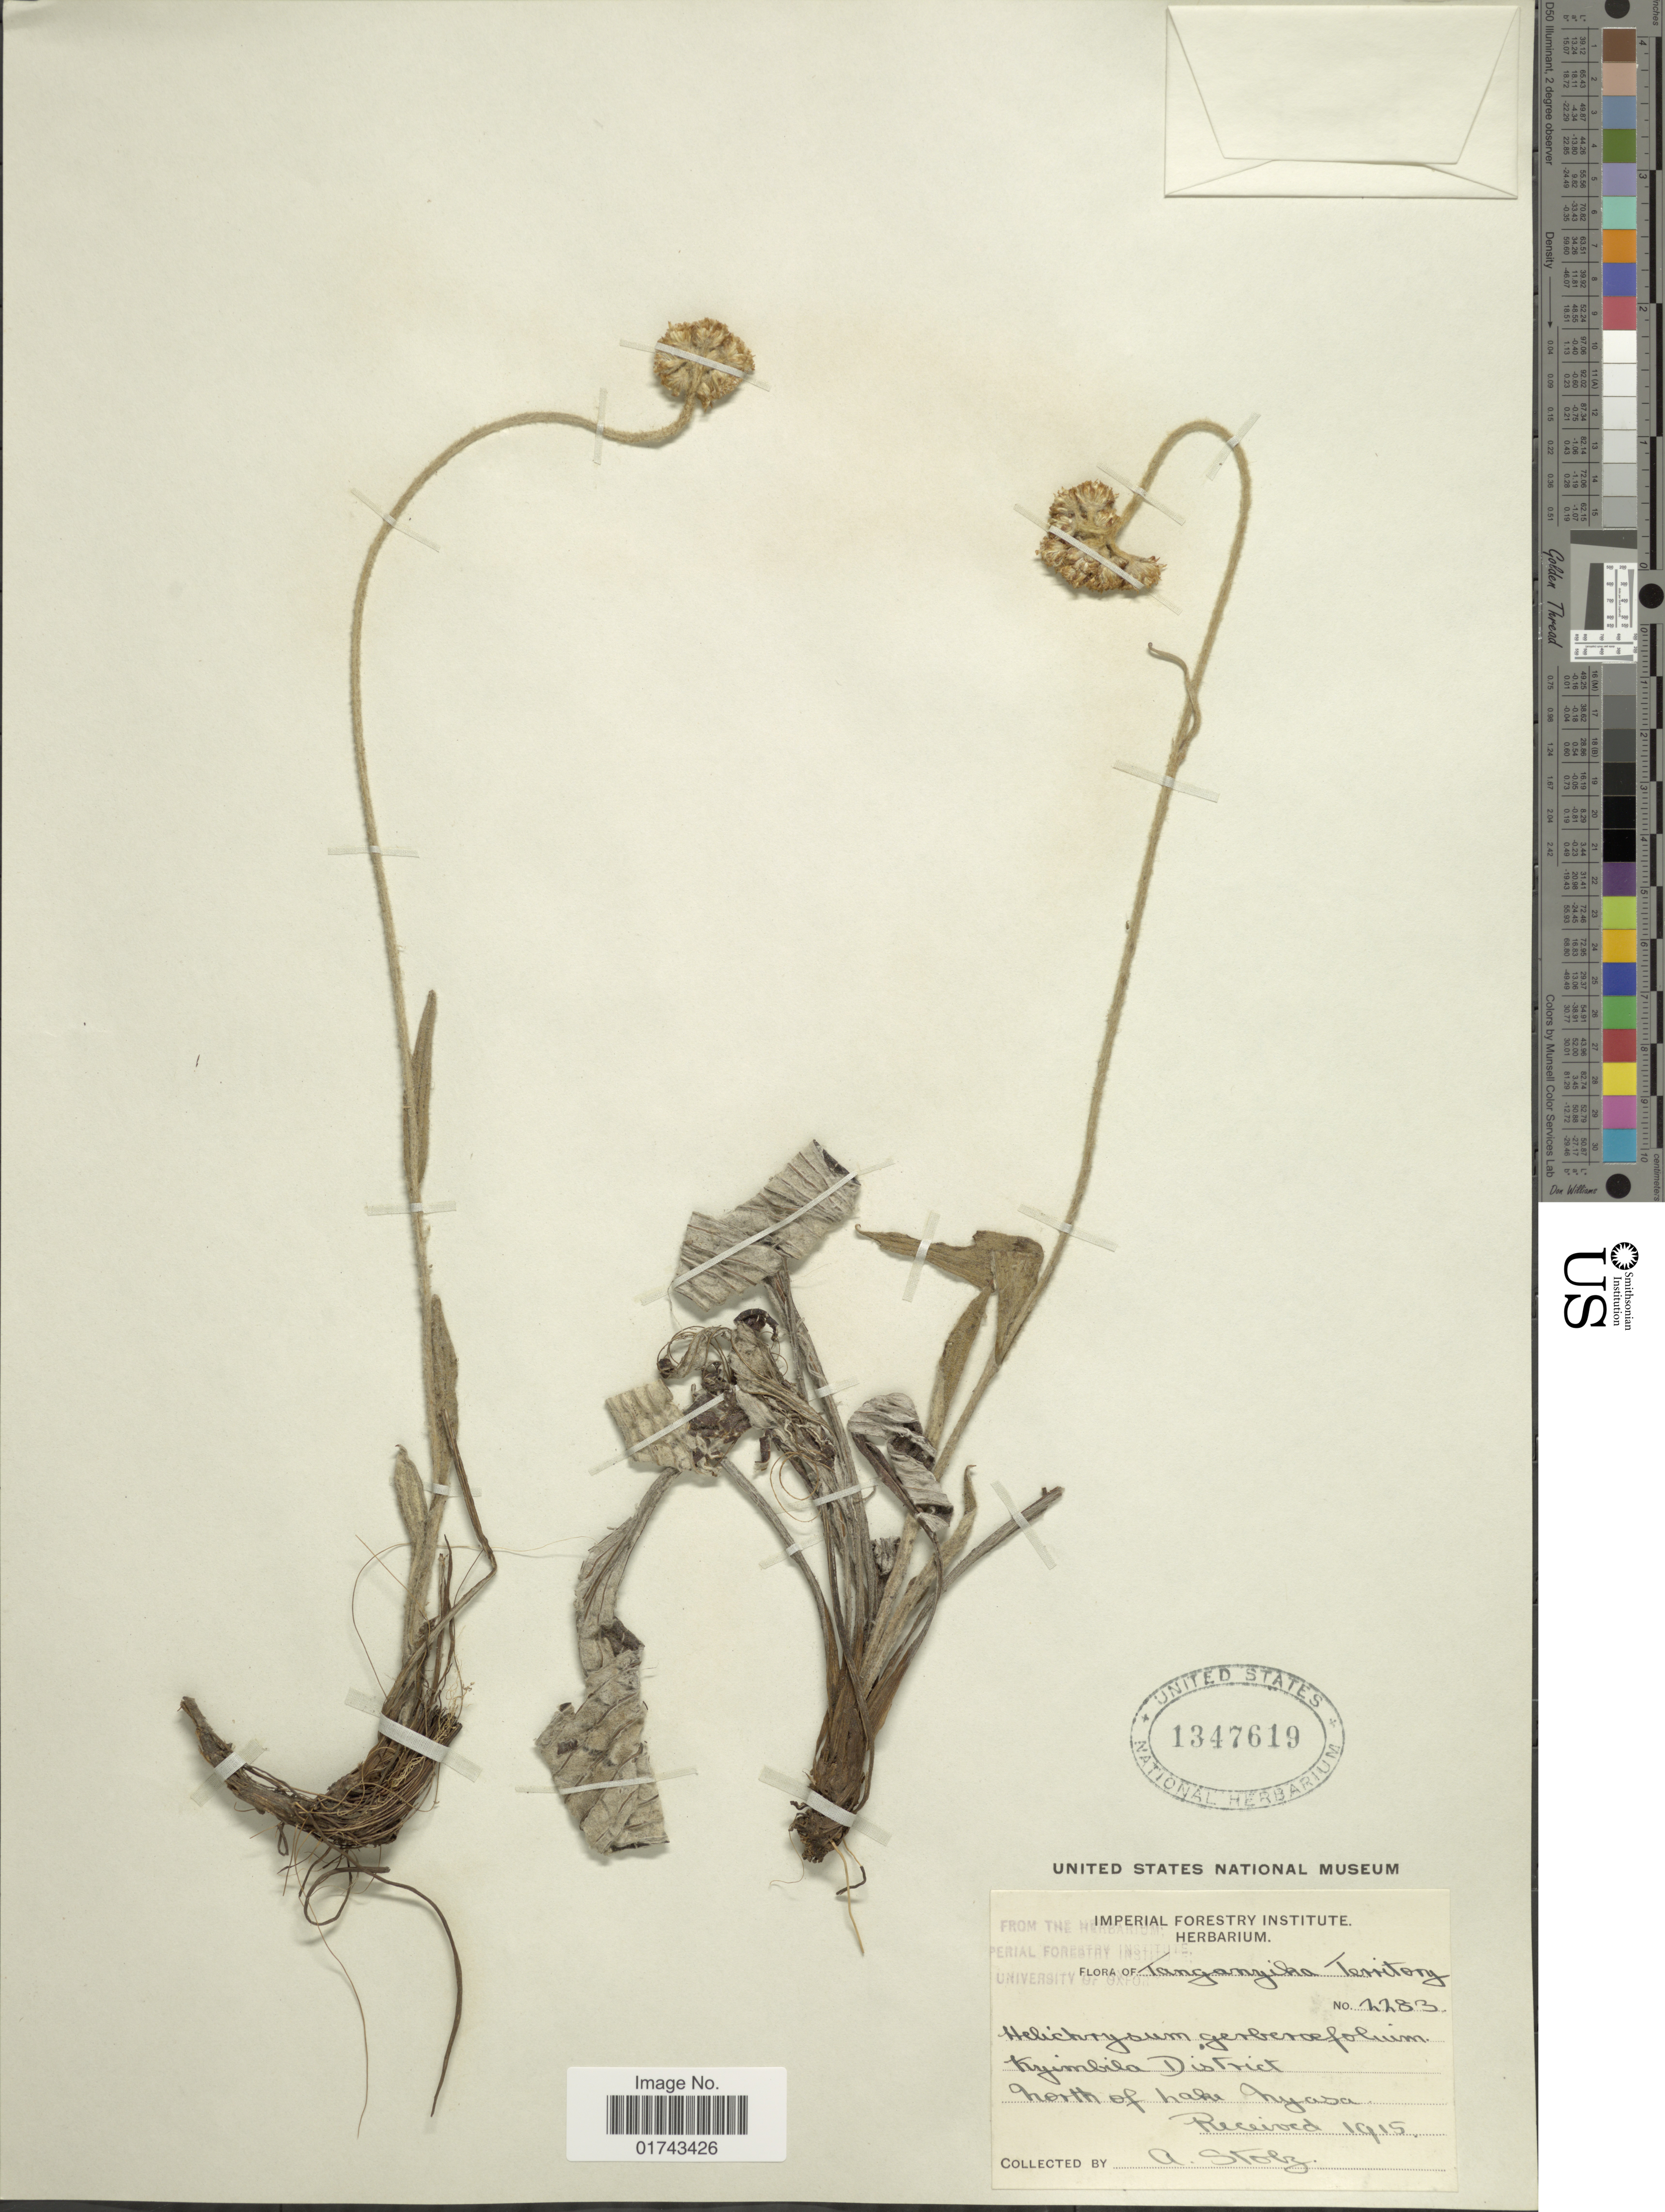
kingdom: Plantae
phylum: Tracheophyta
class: Magnoliopsida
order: Asterales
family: Asteraceae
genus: Helichrysum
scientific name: Helichrysum nudifolium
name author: (L.) Less.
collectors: A. Stolz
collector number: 2283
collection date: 1915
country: Tanzania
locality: Tanganyika Territory, Kyimbila District, North of Lake Nyasa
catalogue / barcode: US 1347619